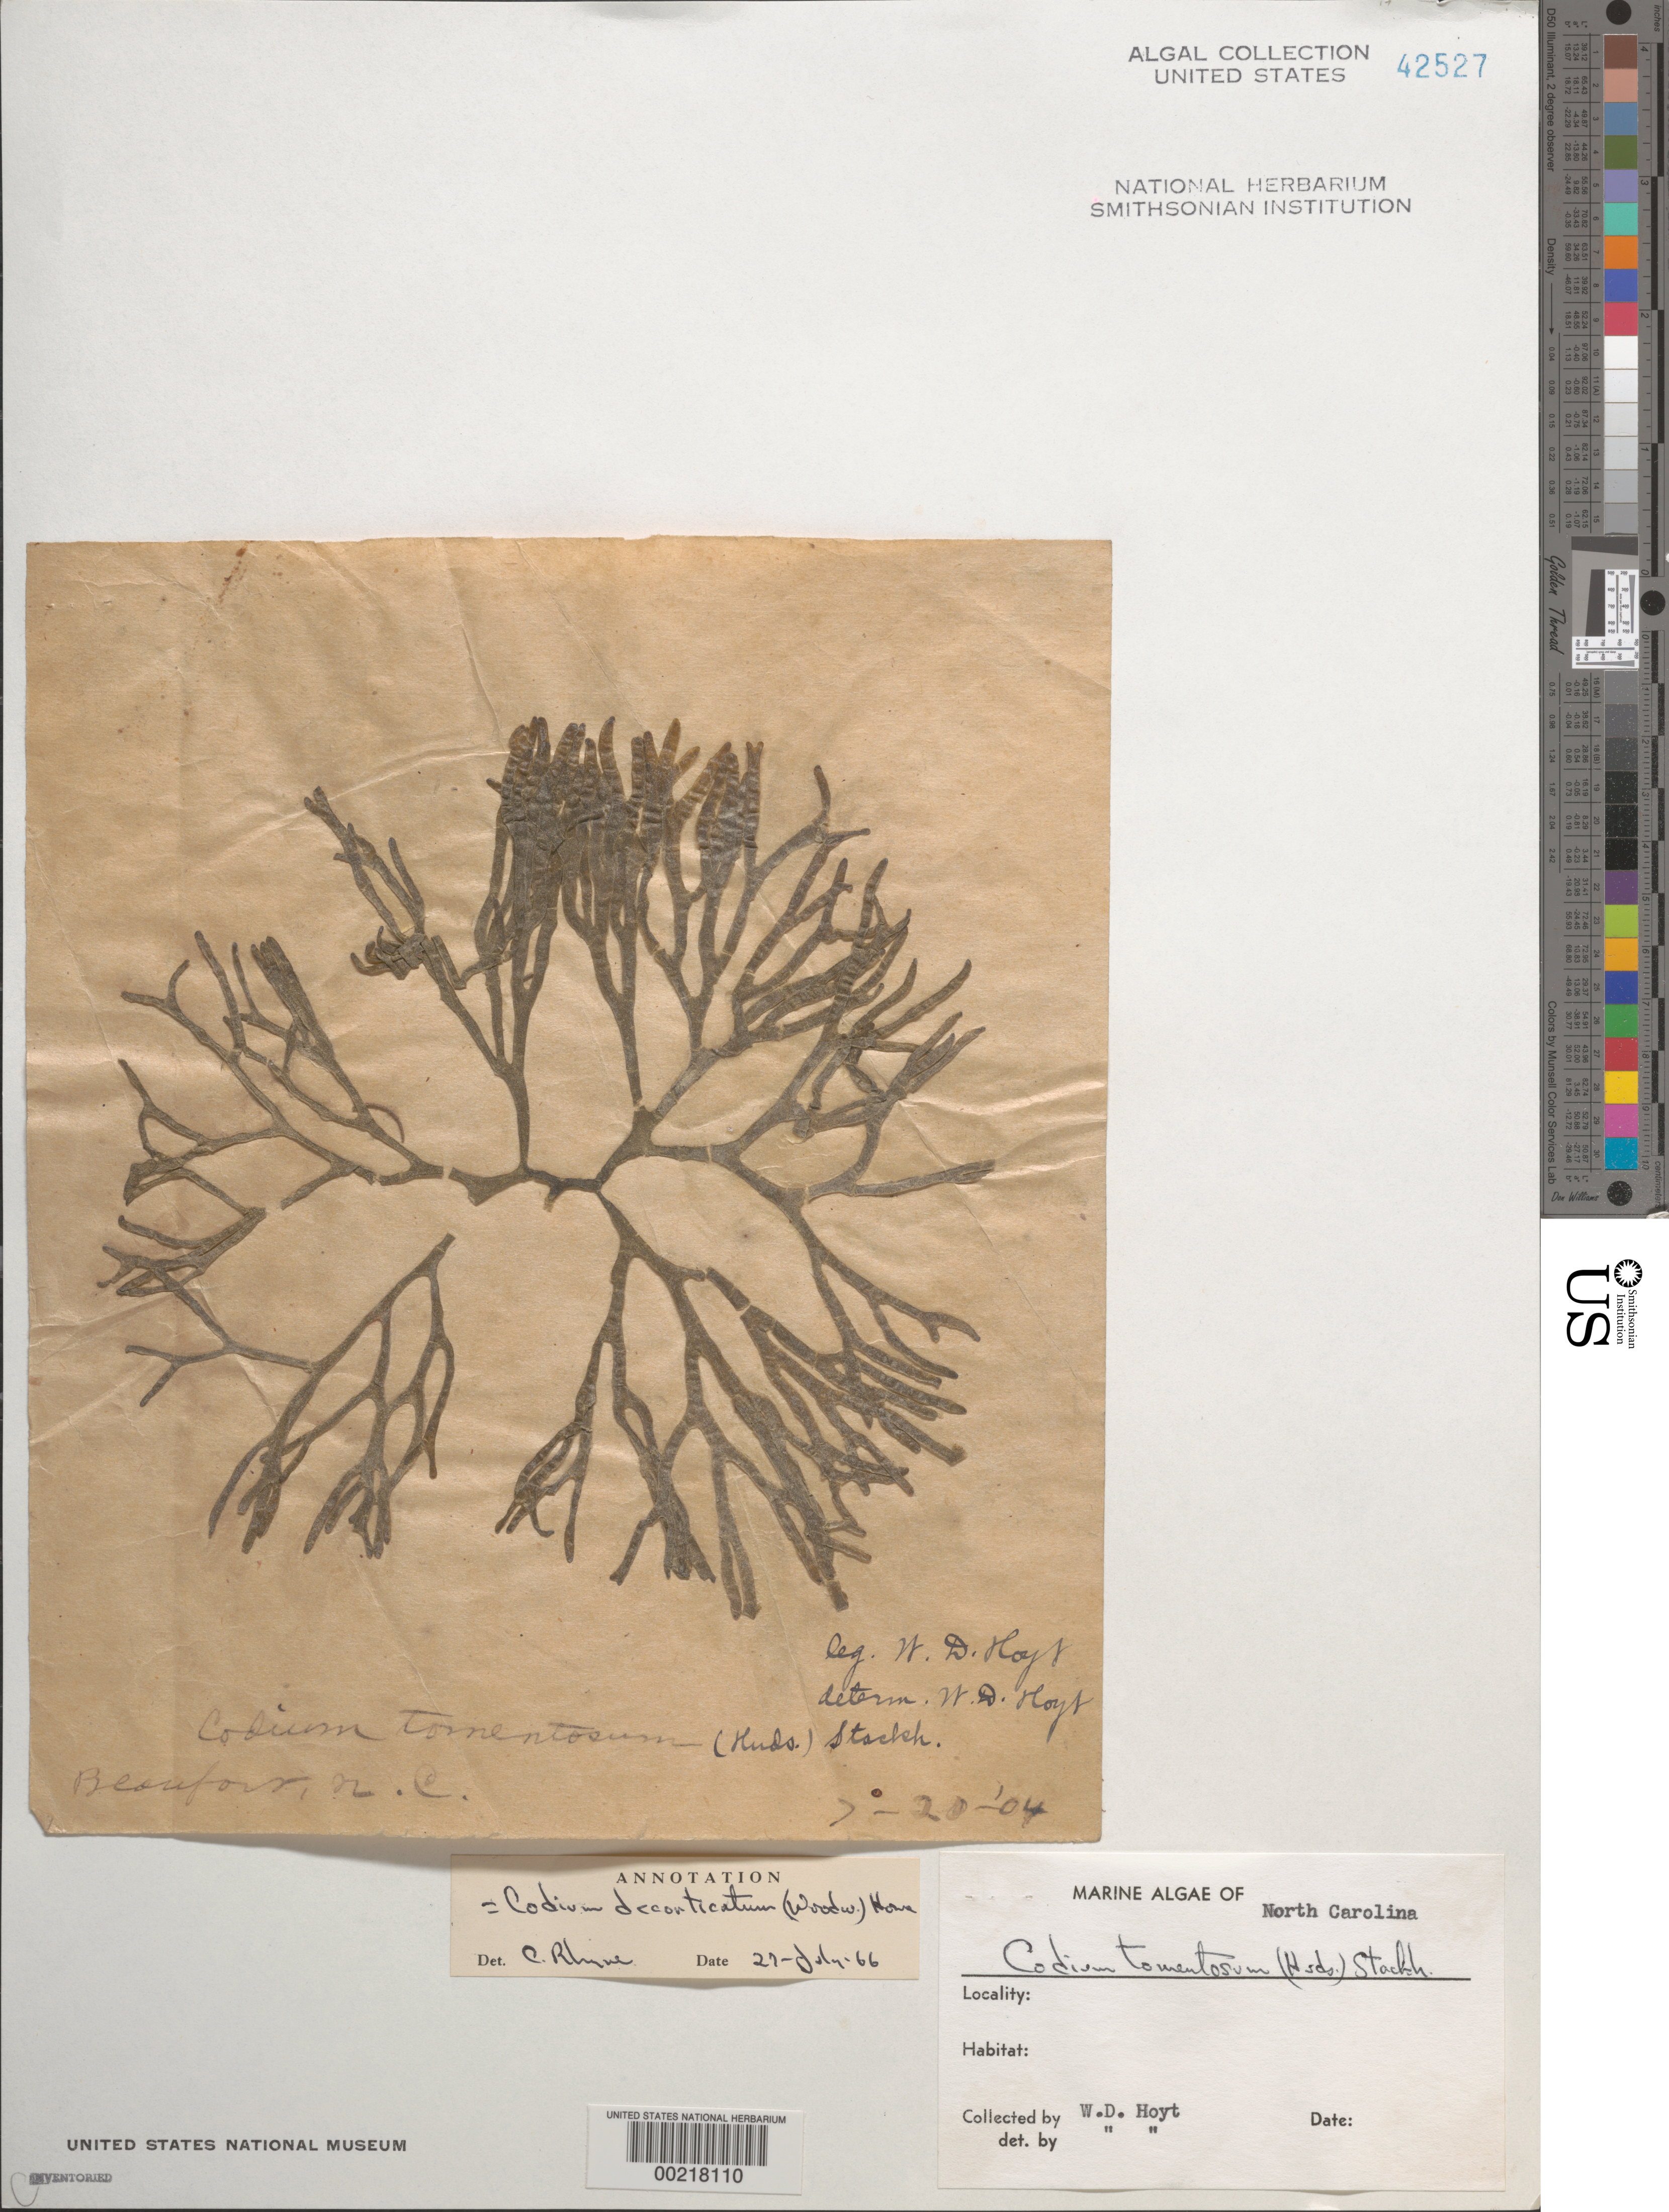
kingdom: Plantae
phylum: Chlorophyta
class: Ulvophyceae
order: Bryopsidales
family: Codiaceae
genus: Codium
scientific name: Codium decorticatum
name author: (Woodw.) M. Howe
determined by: Rhyne, C. F.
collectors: W. D. Hoyt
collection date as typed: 20 Jul 1904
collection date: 1904-07-20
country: United States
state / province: North Carolina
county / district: Carteret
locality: Beaufort, coral reef 20 miles offshore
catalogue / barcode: US 42527